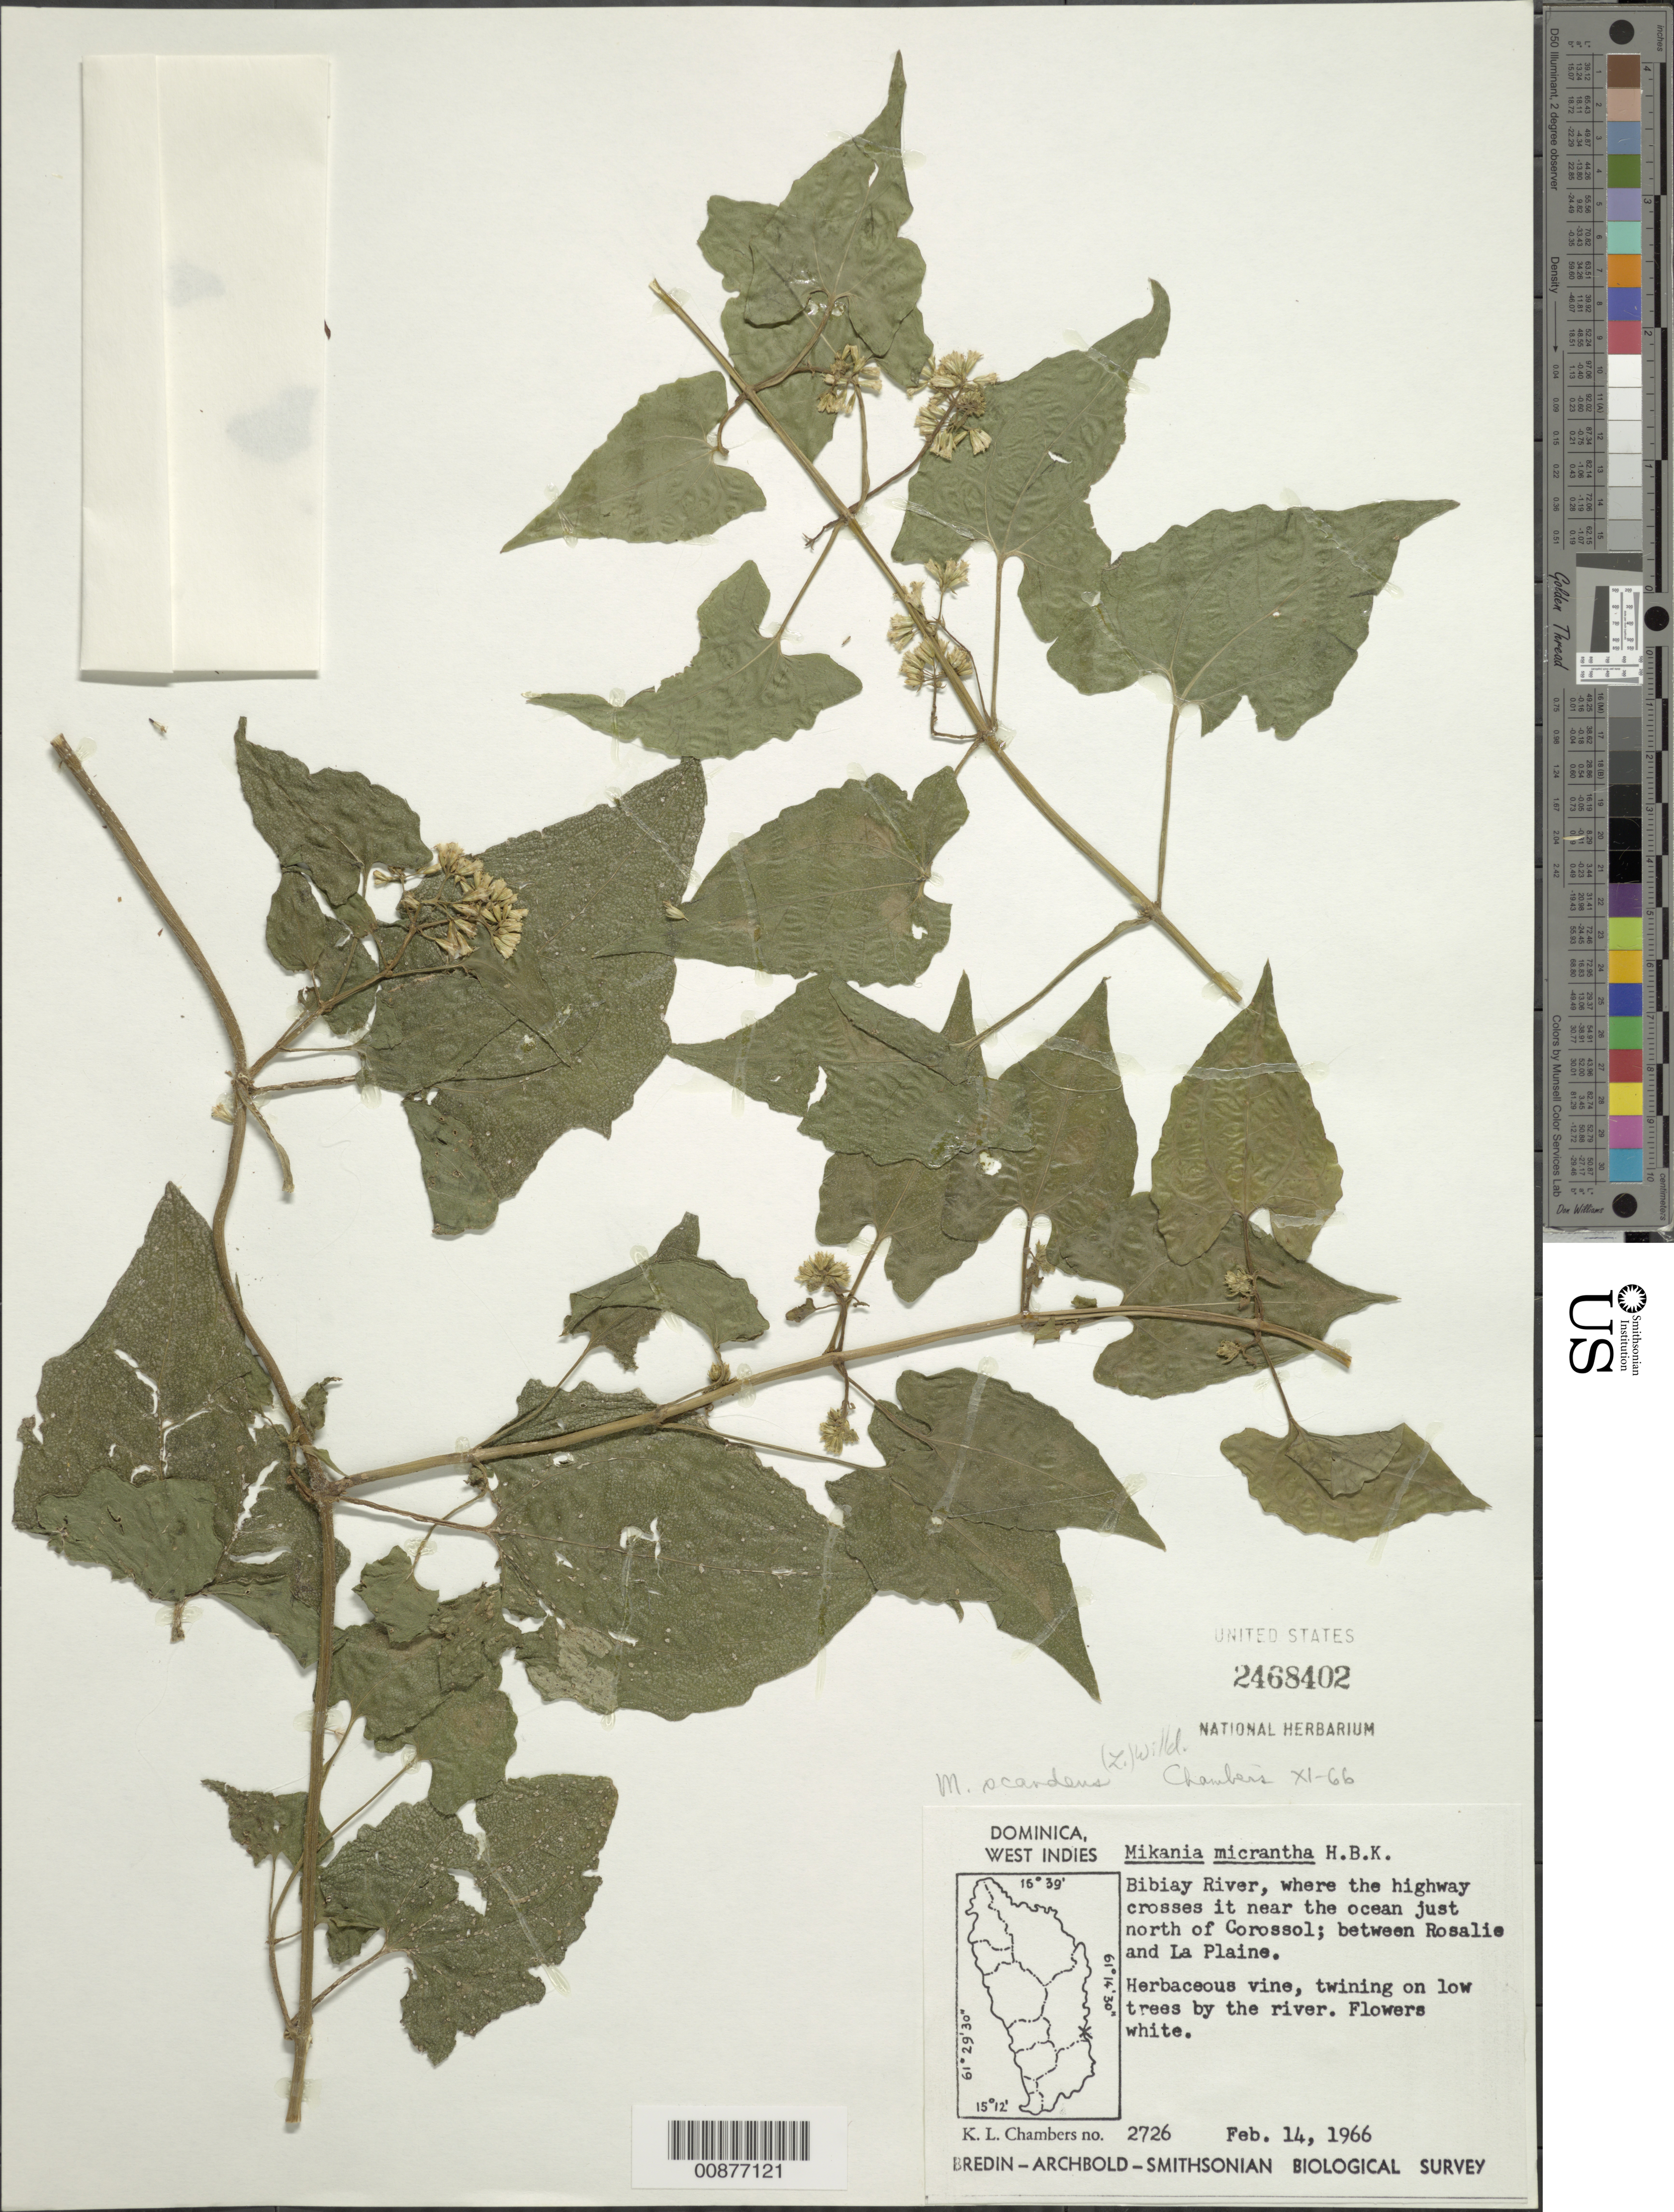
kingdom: Plantae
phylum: Tracheophyta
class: Magnoliopsida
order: Asterales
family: Asteraceae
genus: Mikania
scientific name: Mikania micrantha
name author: Kunth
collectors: K. L. Chambers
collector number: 2726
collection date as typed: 14 Feb 1966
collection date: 1966-02-14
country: Dominica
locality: Bibiay River, where the highway crosses it near the ocean, just north of Corossol; between Rosalie and La Plaine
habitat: Twining in low trees by river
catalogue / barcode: US 2468402